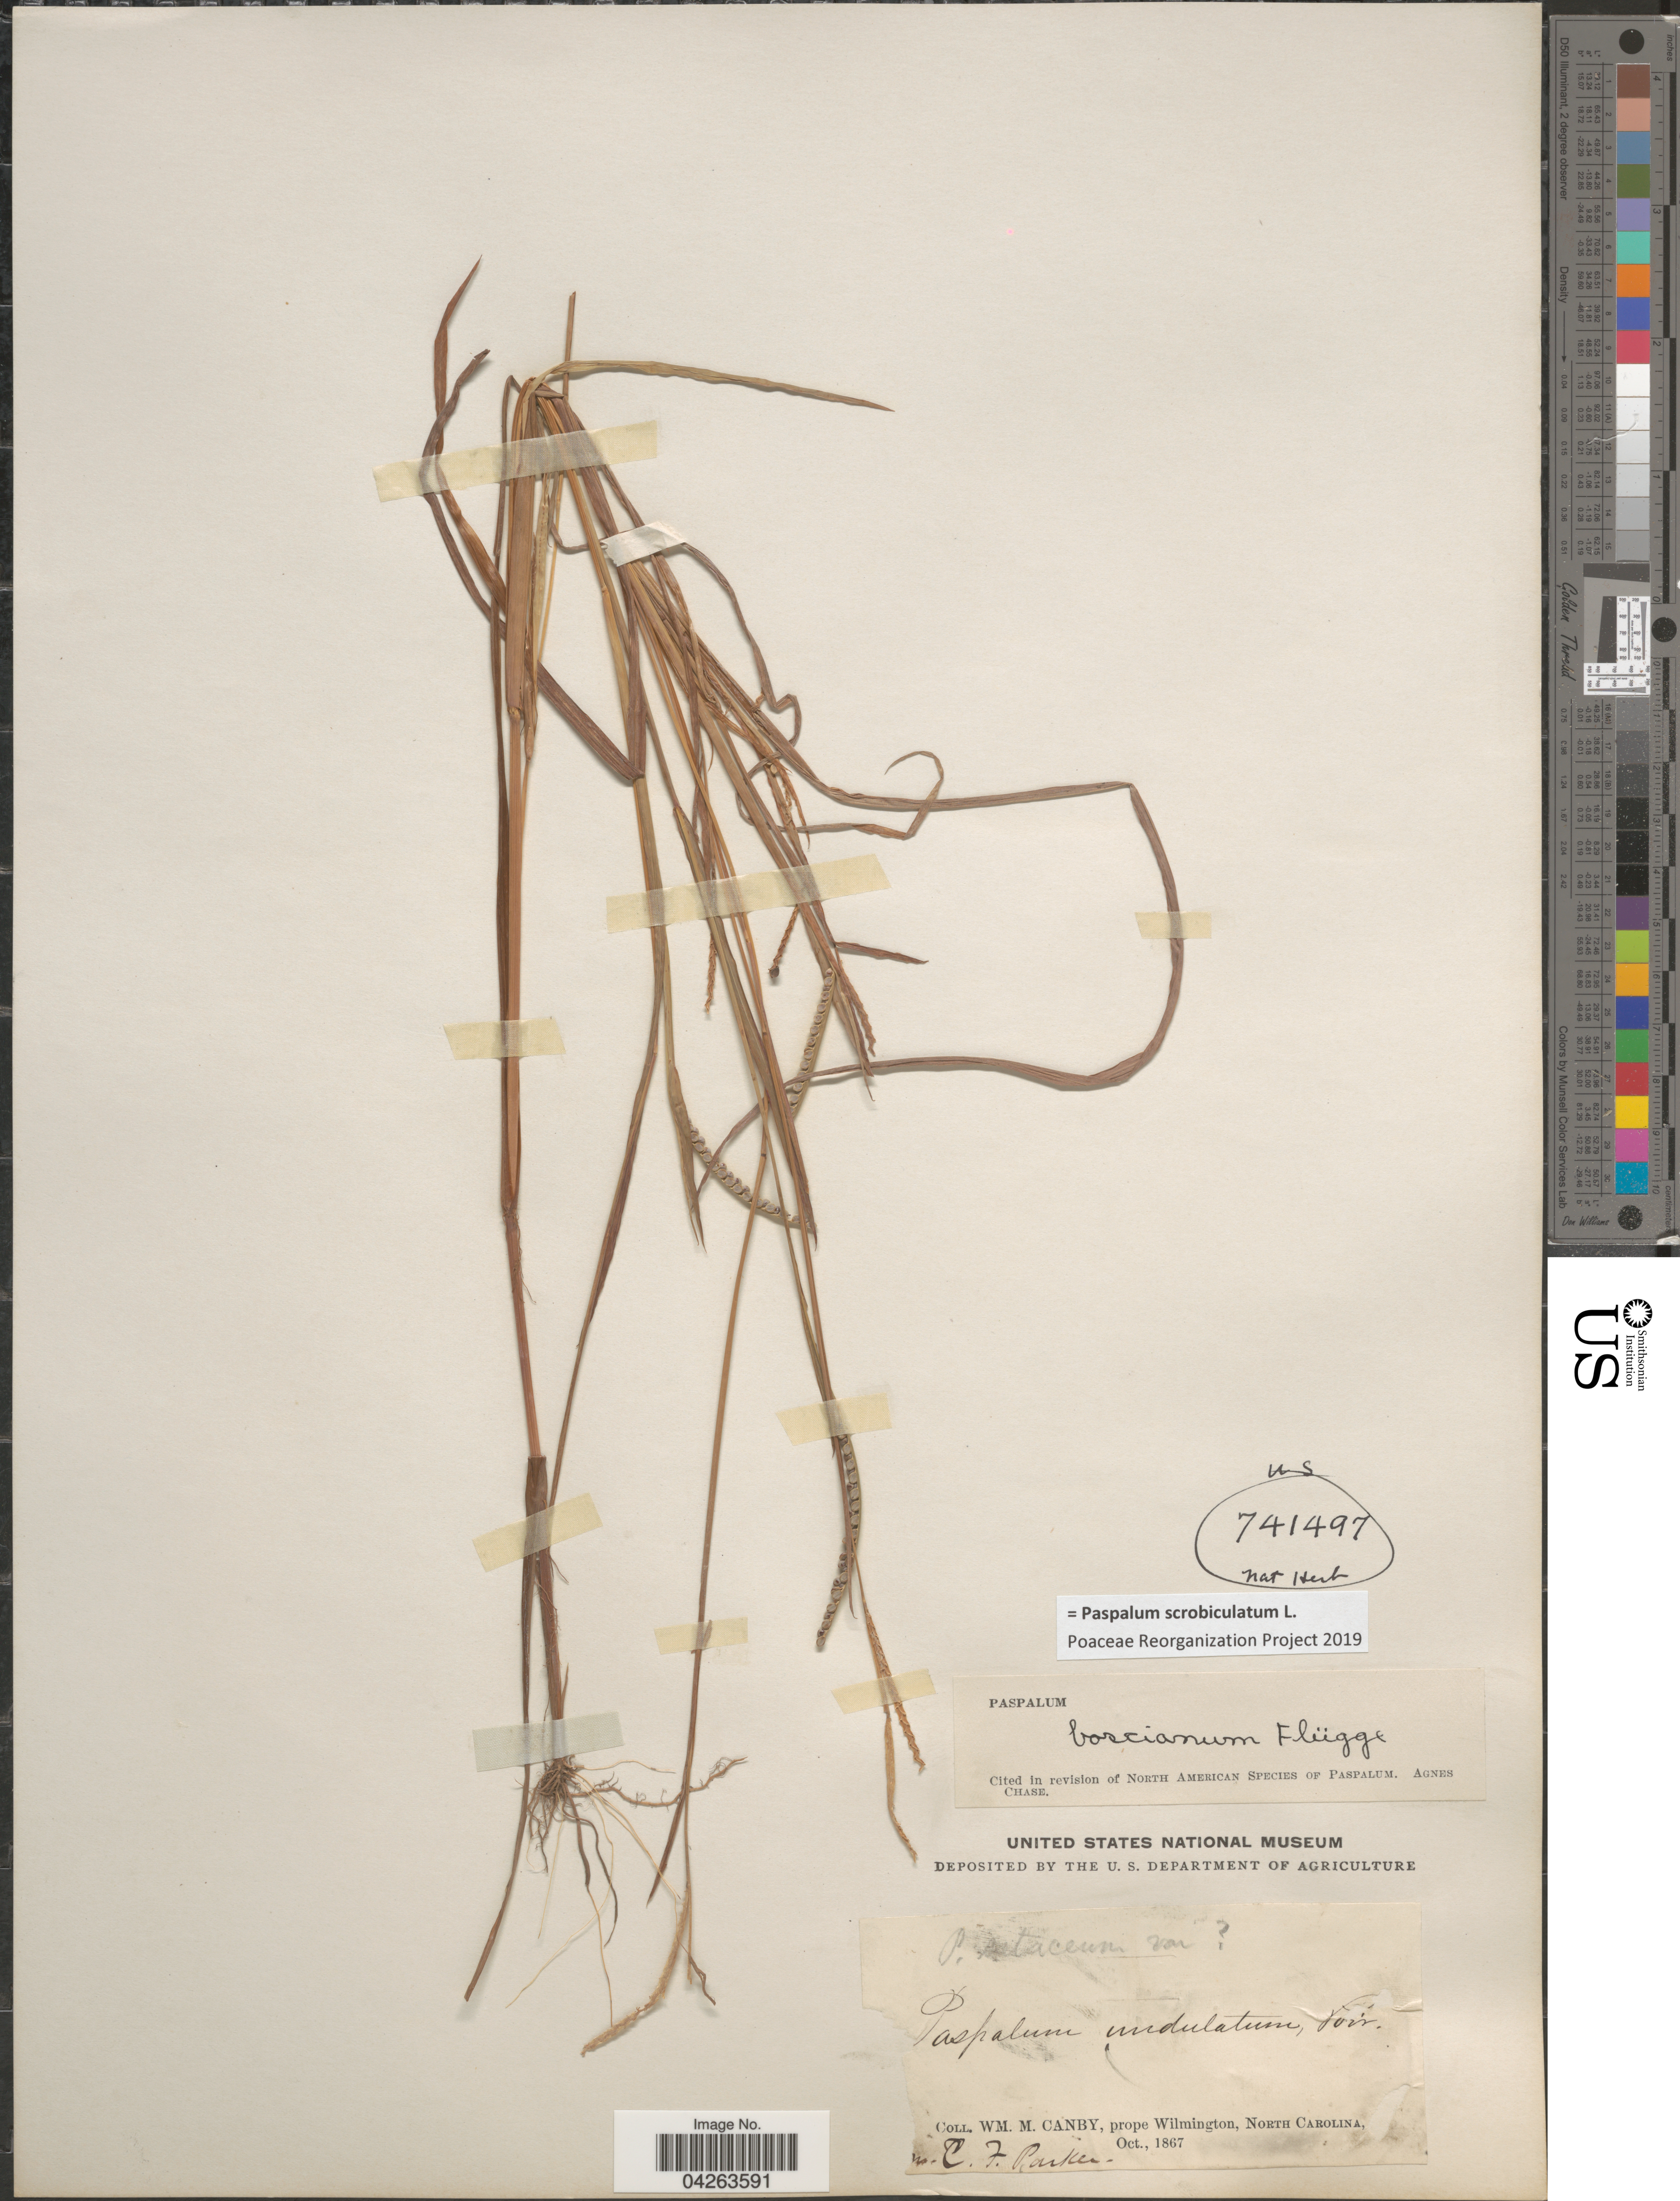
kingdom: Plantae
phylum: Tracheophyta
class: Liliopsida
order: Poales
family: Poaceae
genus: Paspalum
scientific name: Paspalum scrobiculatum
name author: L.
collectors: W. M. Canby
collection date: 1867-10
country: United States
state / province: North Carolina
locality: Prope Wilmington.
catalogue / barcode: US 741497